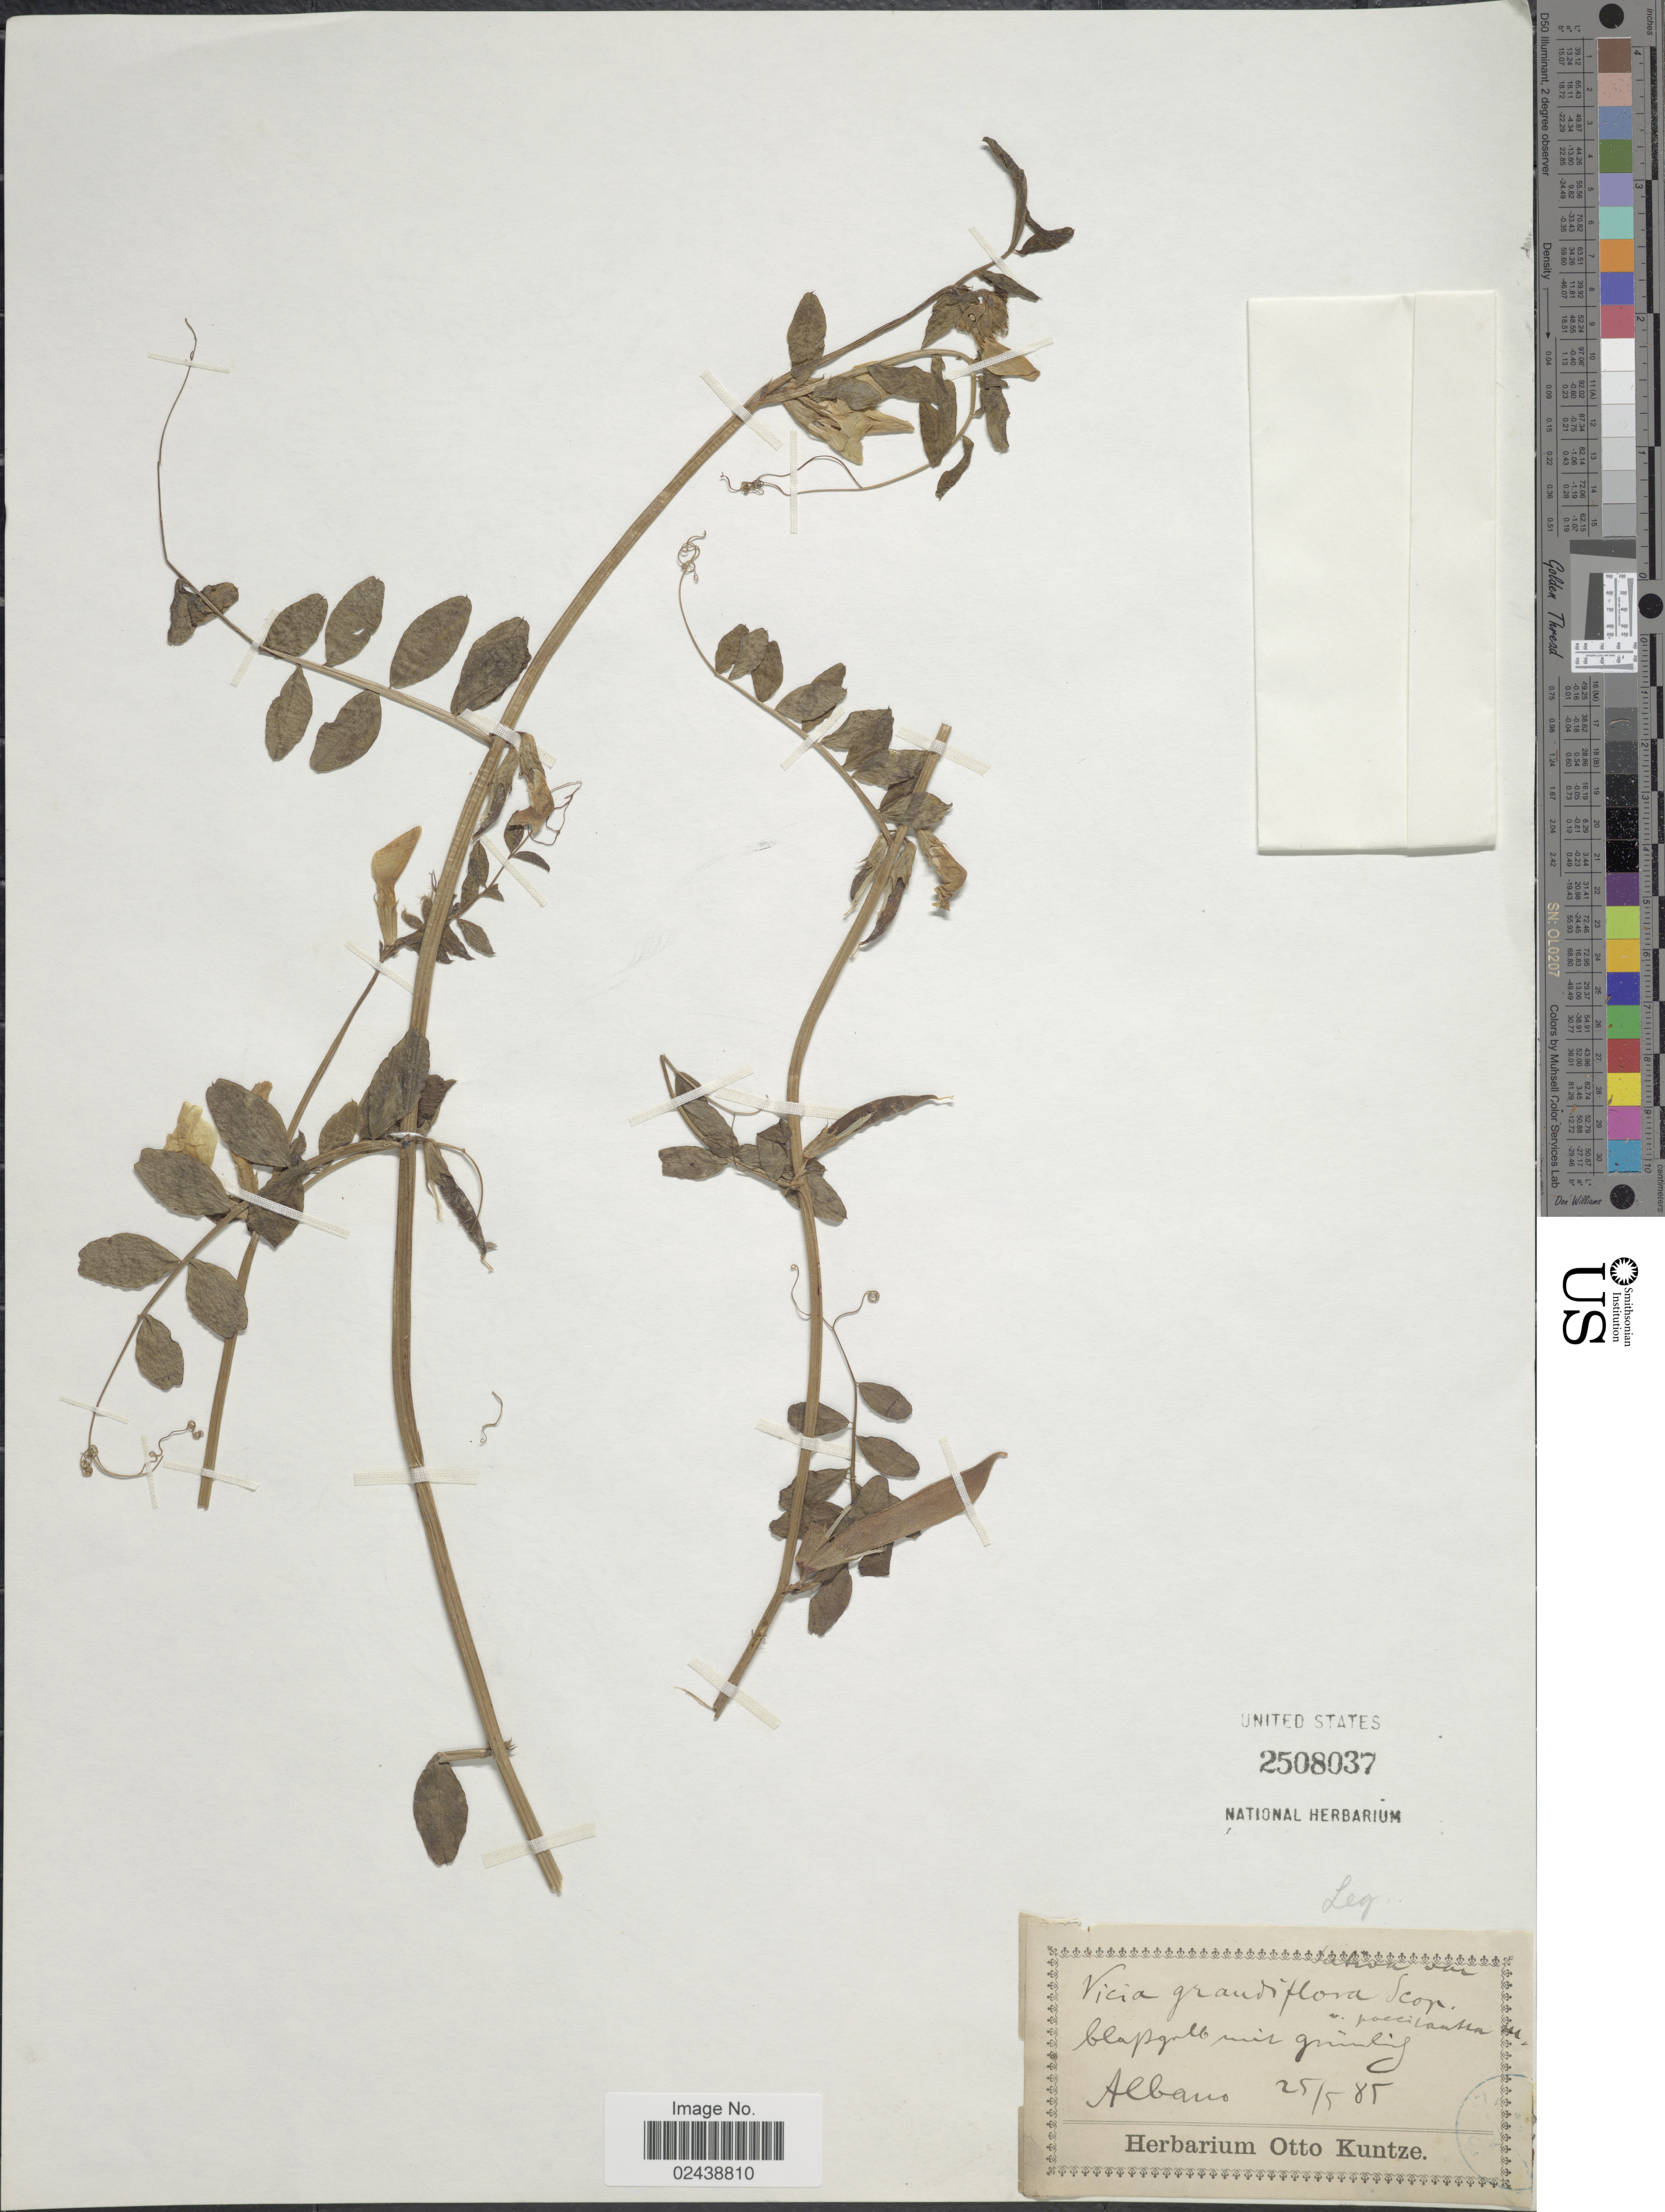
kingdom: Plantae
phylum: Tracheophyta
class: Magnoliopsida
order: Fabales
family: Fabaceae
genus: Vicia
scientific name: Vicia grandiflora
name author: Scop.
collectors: -. Albano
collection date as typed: Transcribed d/m/y: 25/5/85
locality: Glapgrlb mit grimmling [interpreted]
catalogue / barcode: US 2508037